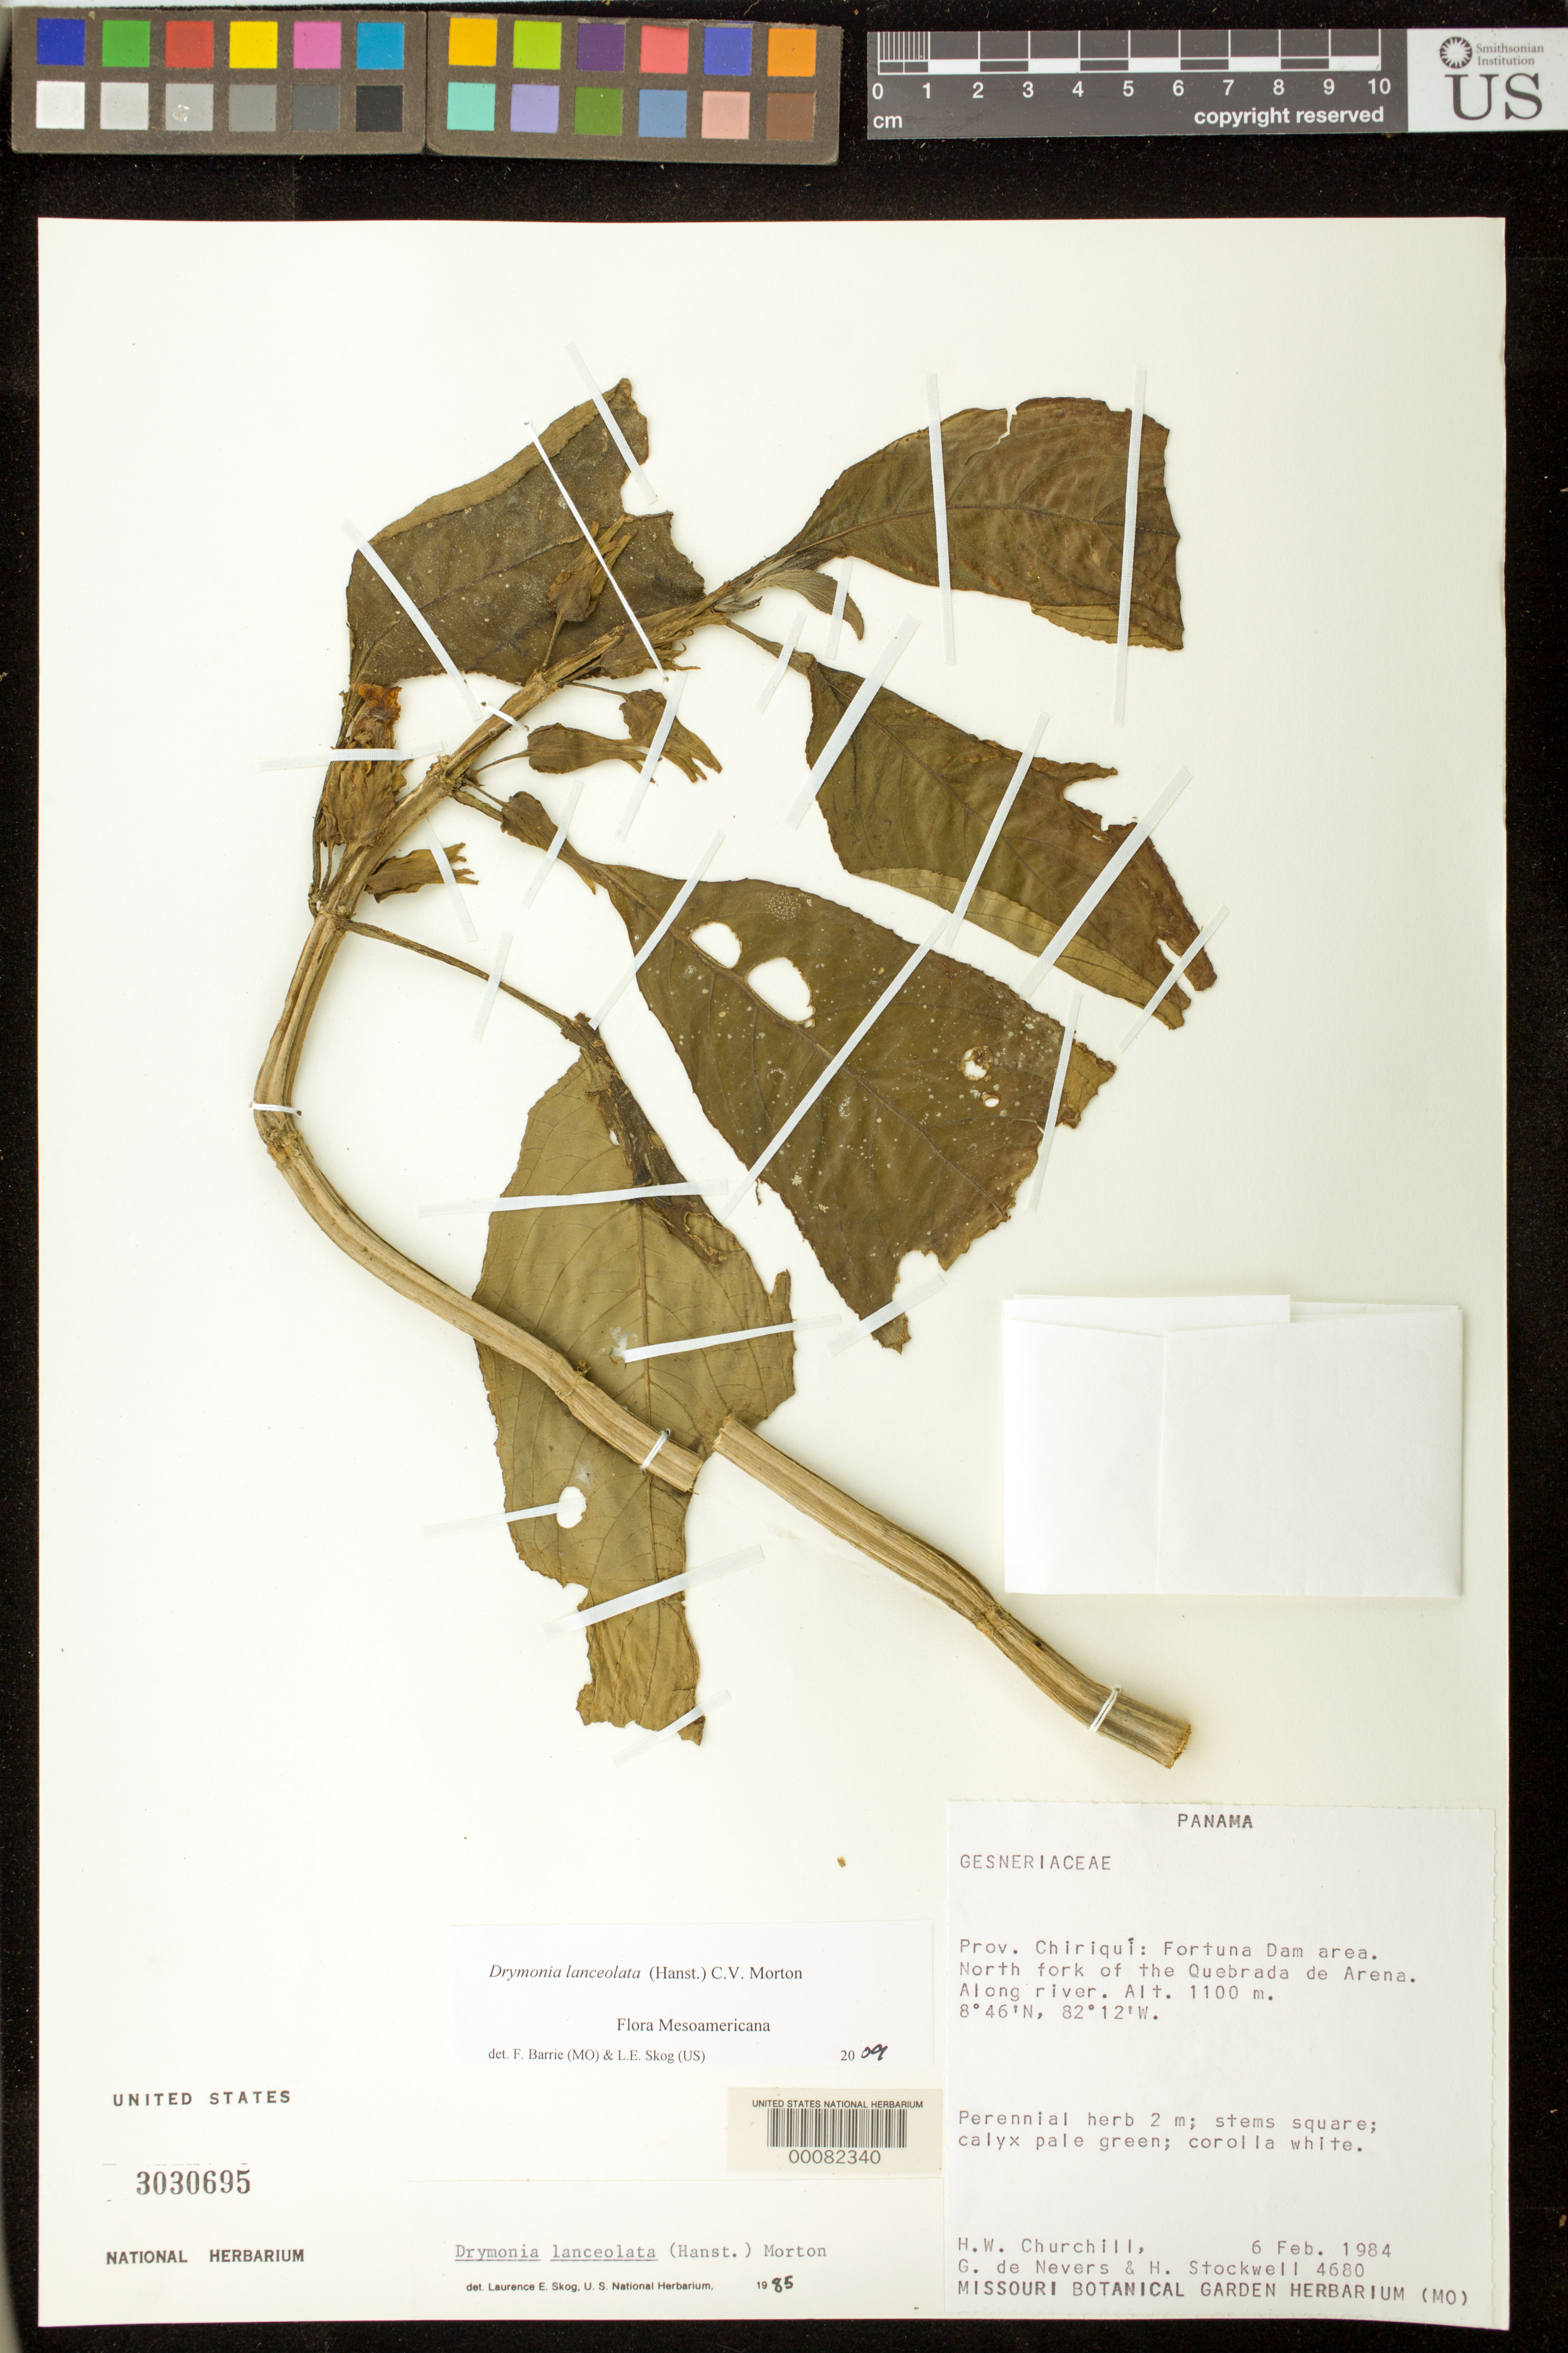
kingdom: Plantae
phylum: Tracheophyta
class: Magnoliopsida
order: Lamiales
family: Gesneriaceae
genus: Drymonia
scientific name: Drymonia lanceolata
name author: (Hanst.) C.V. Morton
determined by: Skog, Laurence E.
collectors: H. Churchill, G. C. de Nevers & H. Stockwell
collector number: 4680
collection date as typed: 06 Feb 1984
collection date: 1984-02-06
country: Panama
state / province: Chiriquí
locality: Fortuna Dam area, north fork of the Quebrada de Arena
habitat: Along river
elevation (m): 1100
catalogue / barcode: US 3030695